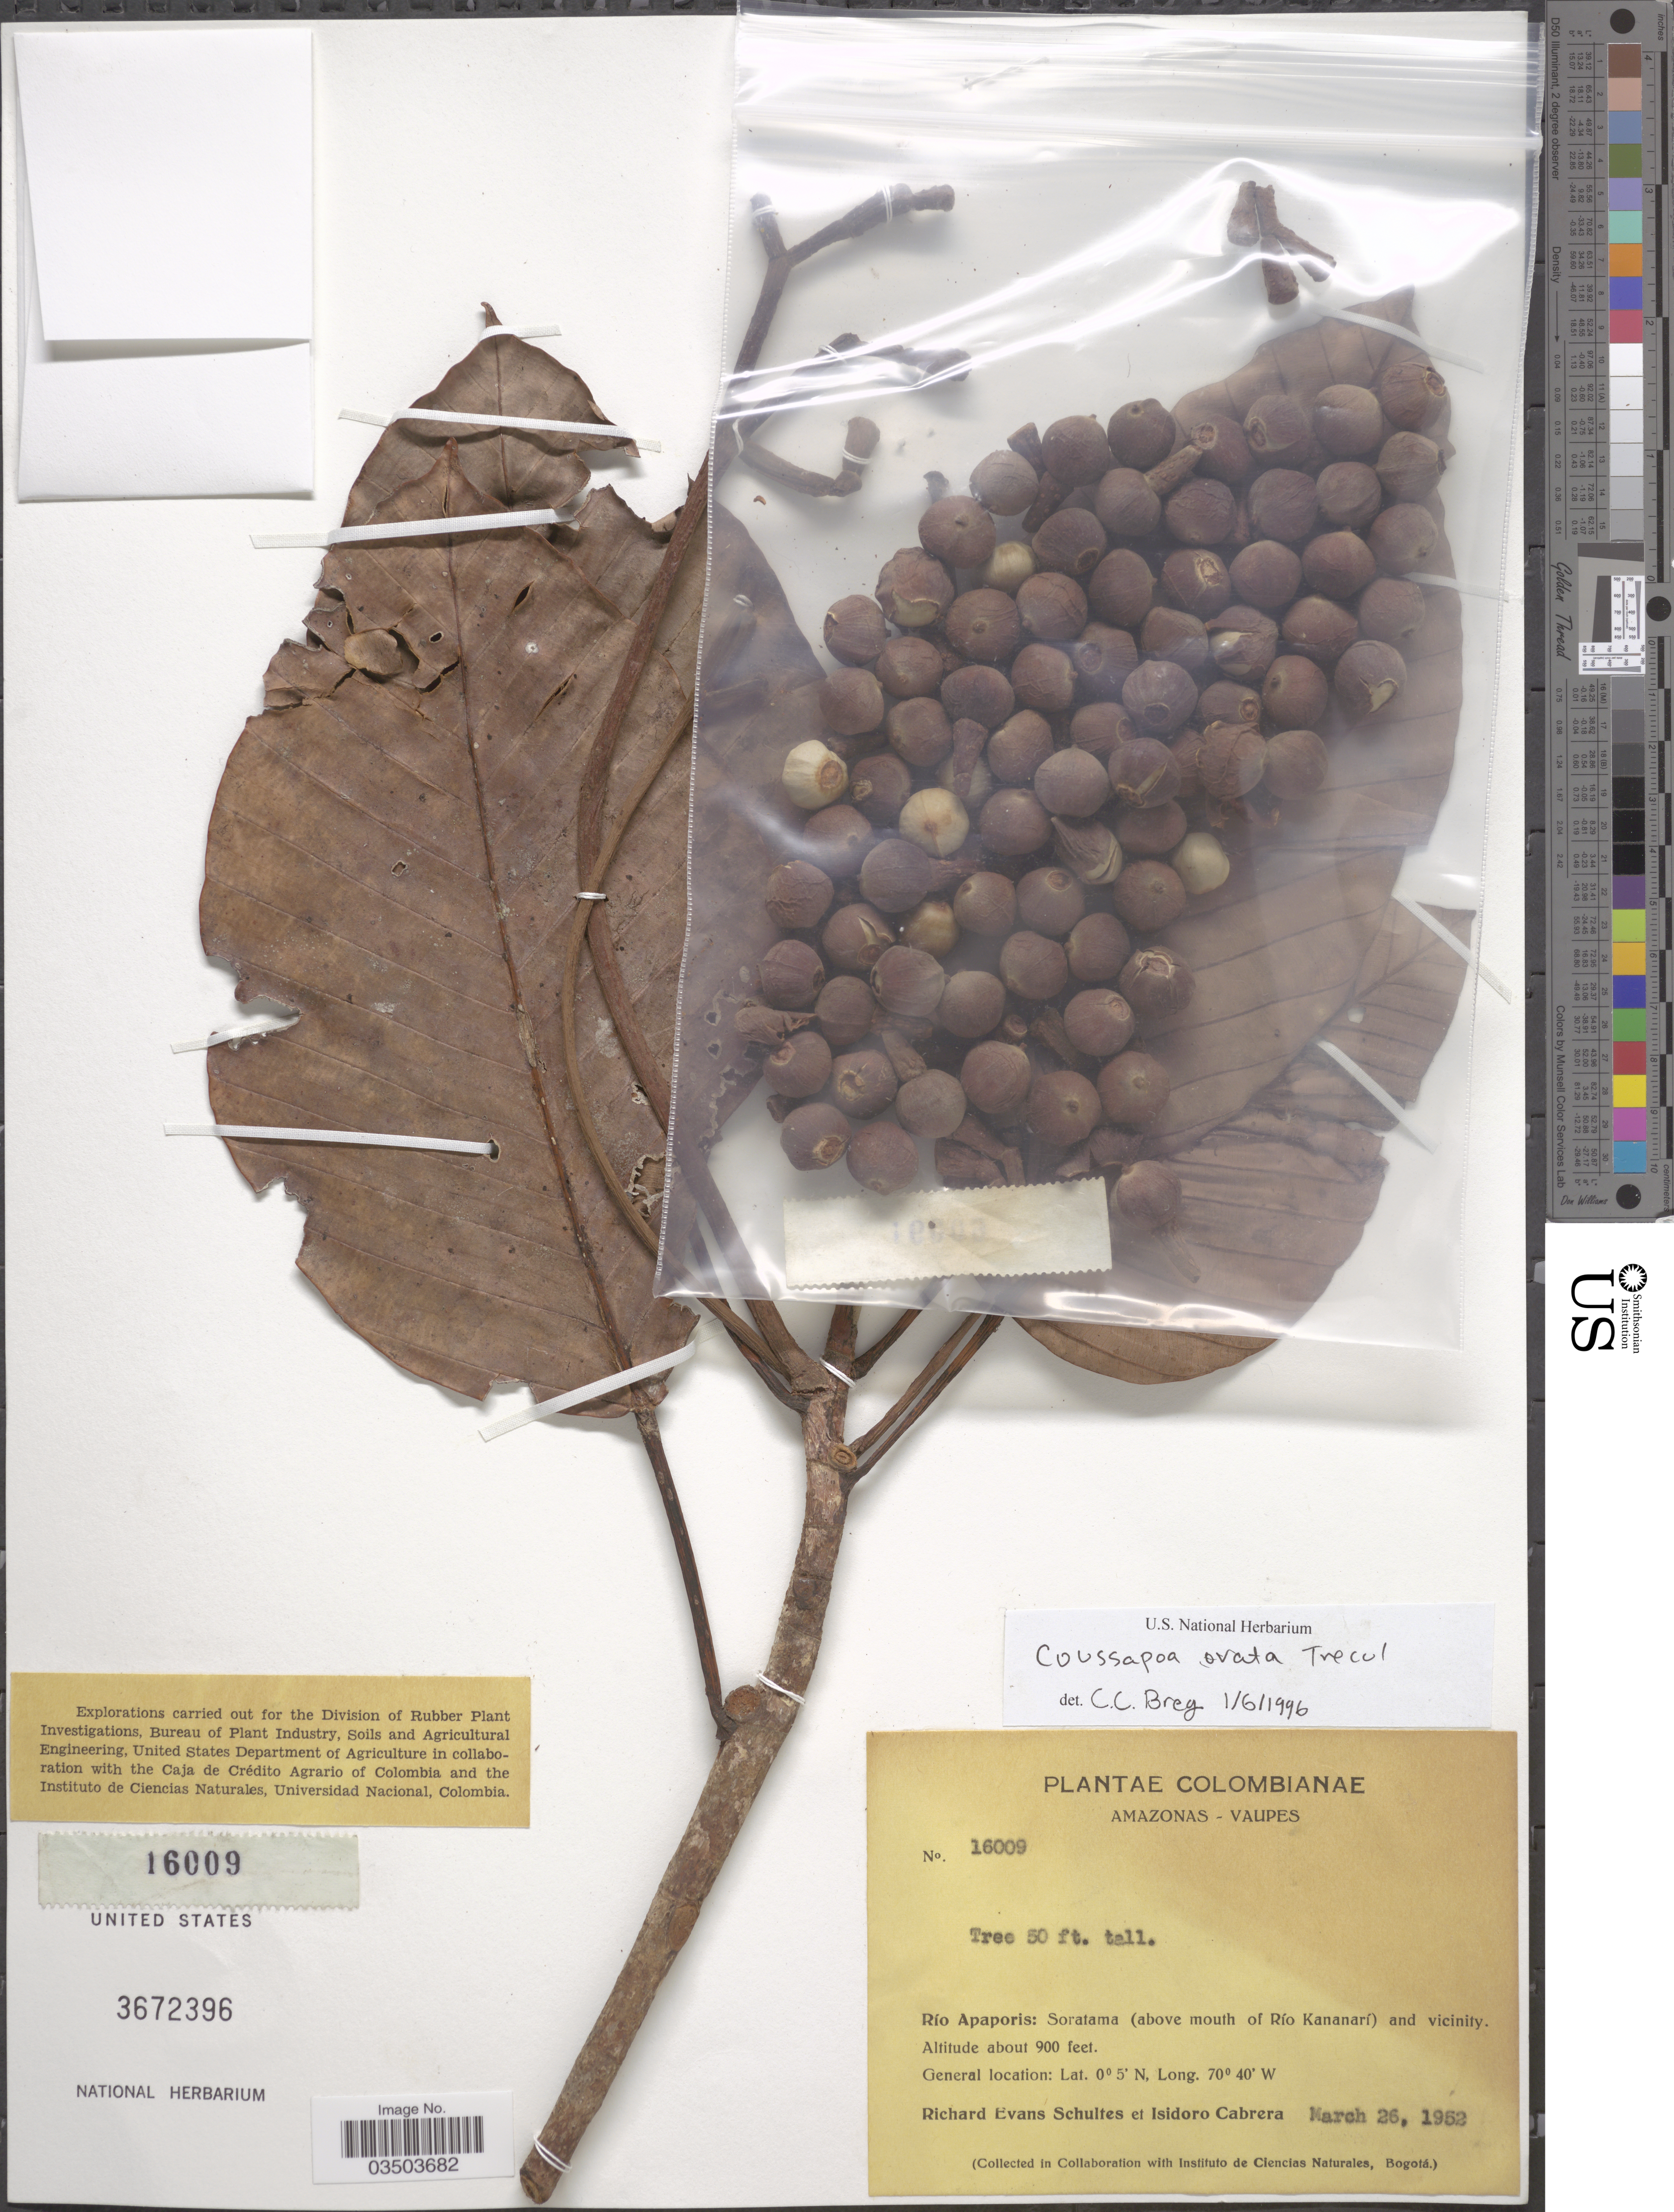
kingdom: Plantae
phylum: Tracheophyta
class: Magnoliopsida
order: Rosales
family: Urticaceae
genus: Coussapoa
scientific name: Coussapoa ovalifolia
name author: Trécul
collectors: R. E. Schultes & I. Cabrera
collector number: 16009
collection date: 1952-03-26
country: Colombia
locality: Amazonas - Vaupes. Río Apaporis: Soratama (above mouth of Río Kananarí) and vicinity.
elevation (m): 274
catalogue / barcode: US 3672396